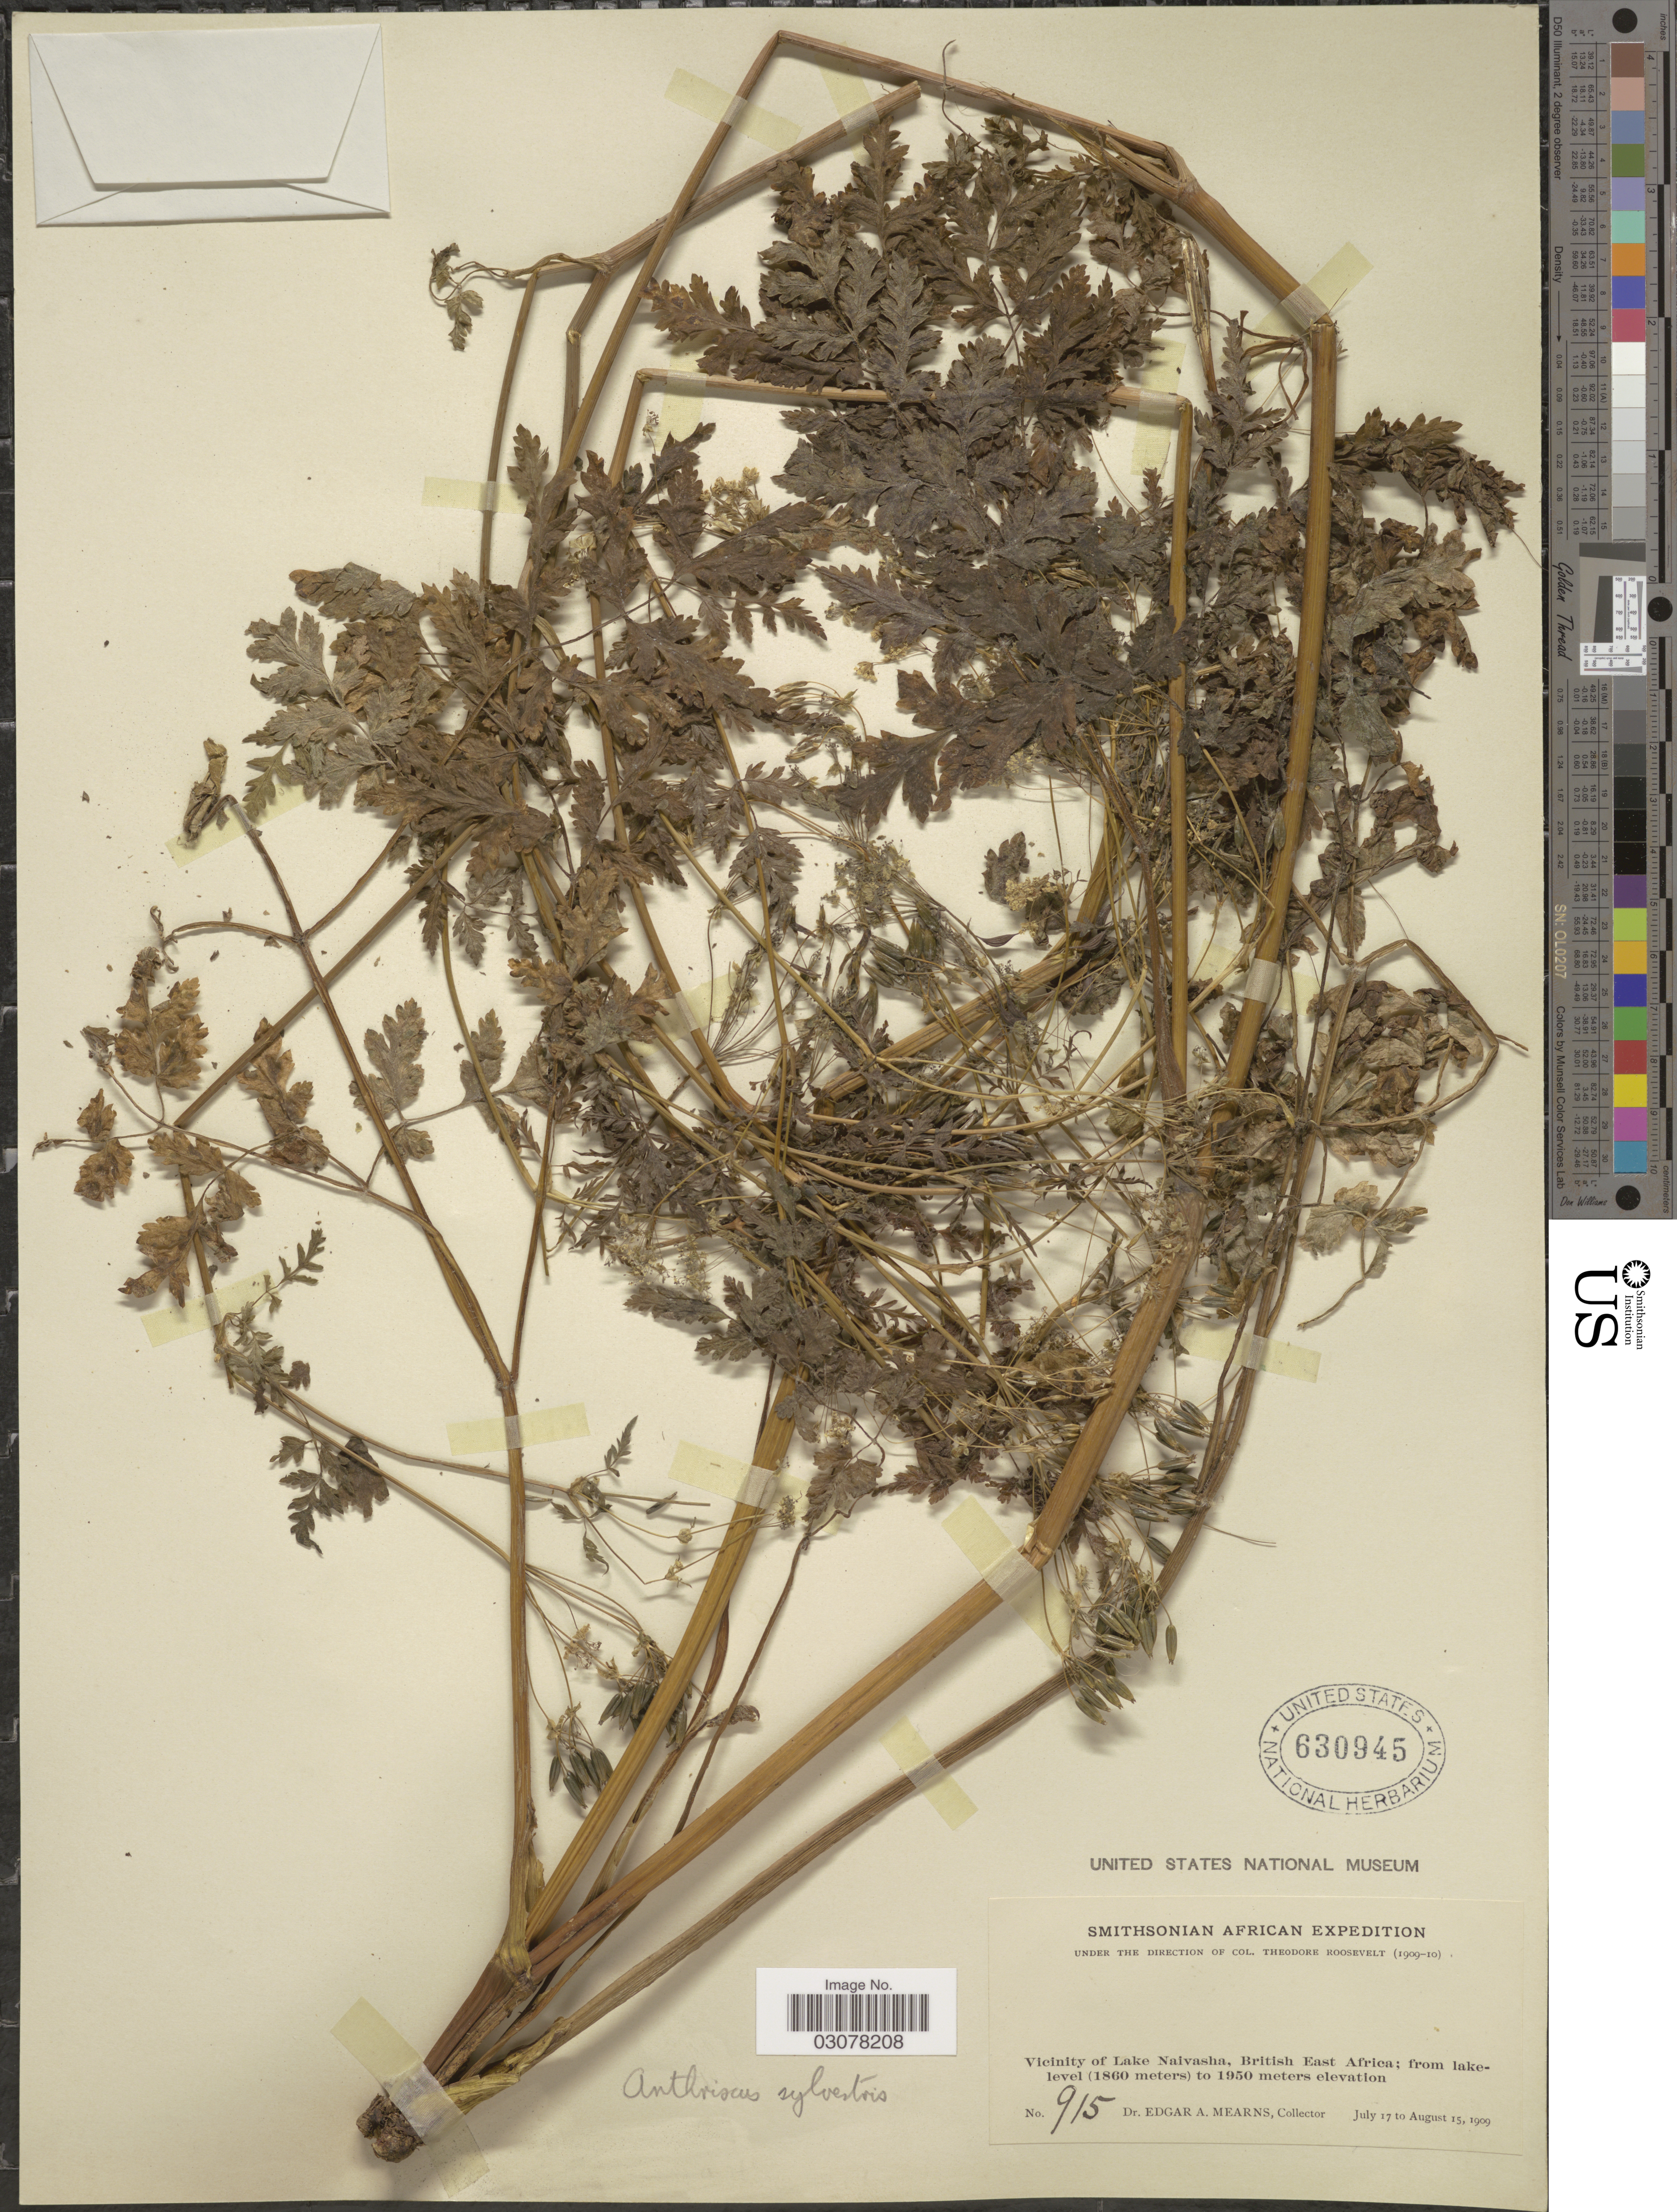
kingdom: Plantae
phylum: Tracheophyta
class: Magnoliopsida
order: Apiales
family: Apiaceae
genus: Anthriscus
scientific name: Anthriscus sylvestris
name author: (L.) Hoffm.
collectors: E. A. Mearns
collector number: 915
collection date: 1909-07-17/1909-08-15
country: Kenya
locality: Vicinity of Lake Naivasha, British East Africa.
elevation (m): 1860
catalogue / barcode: US 630945